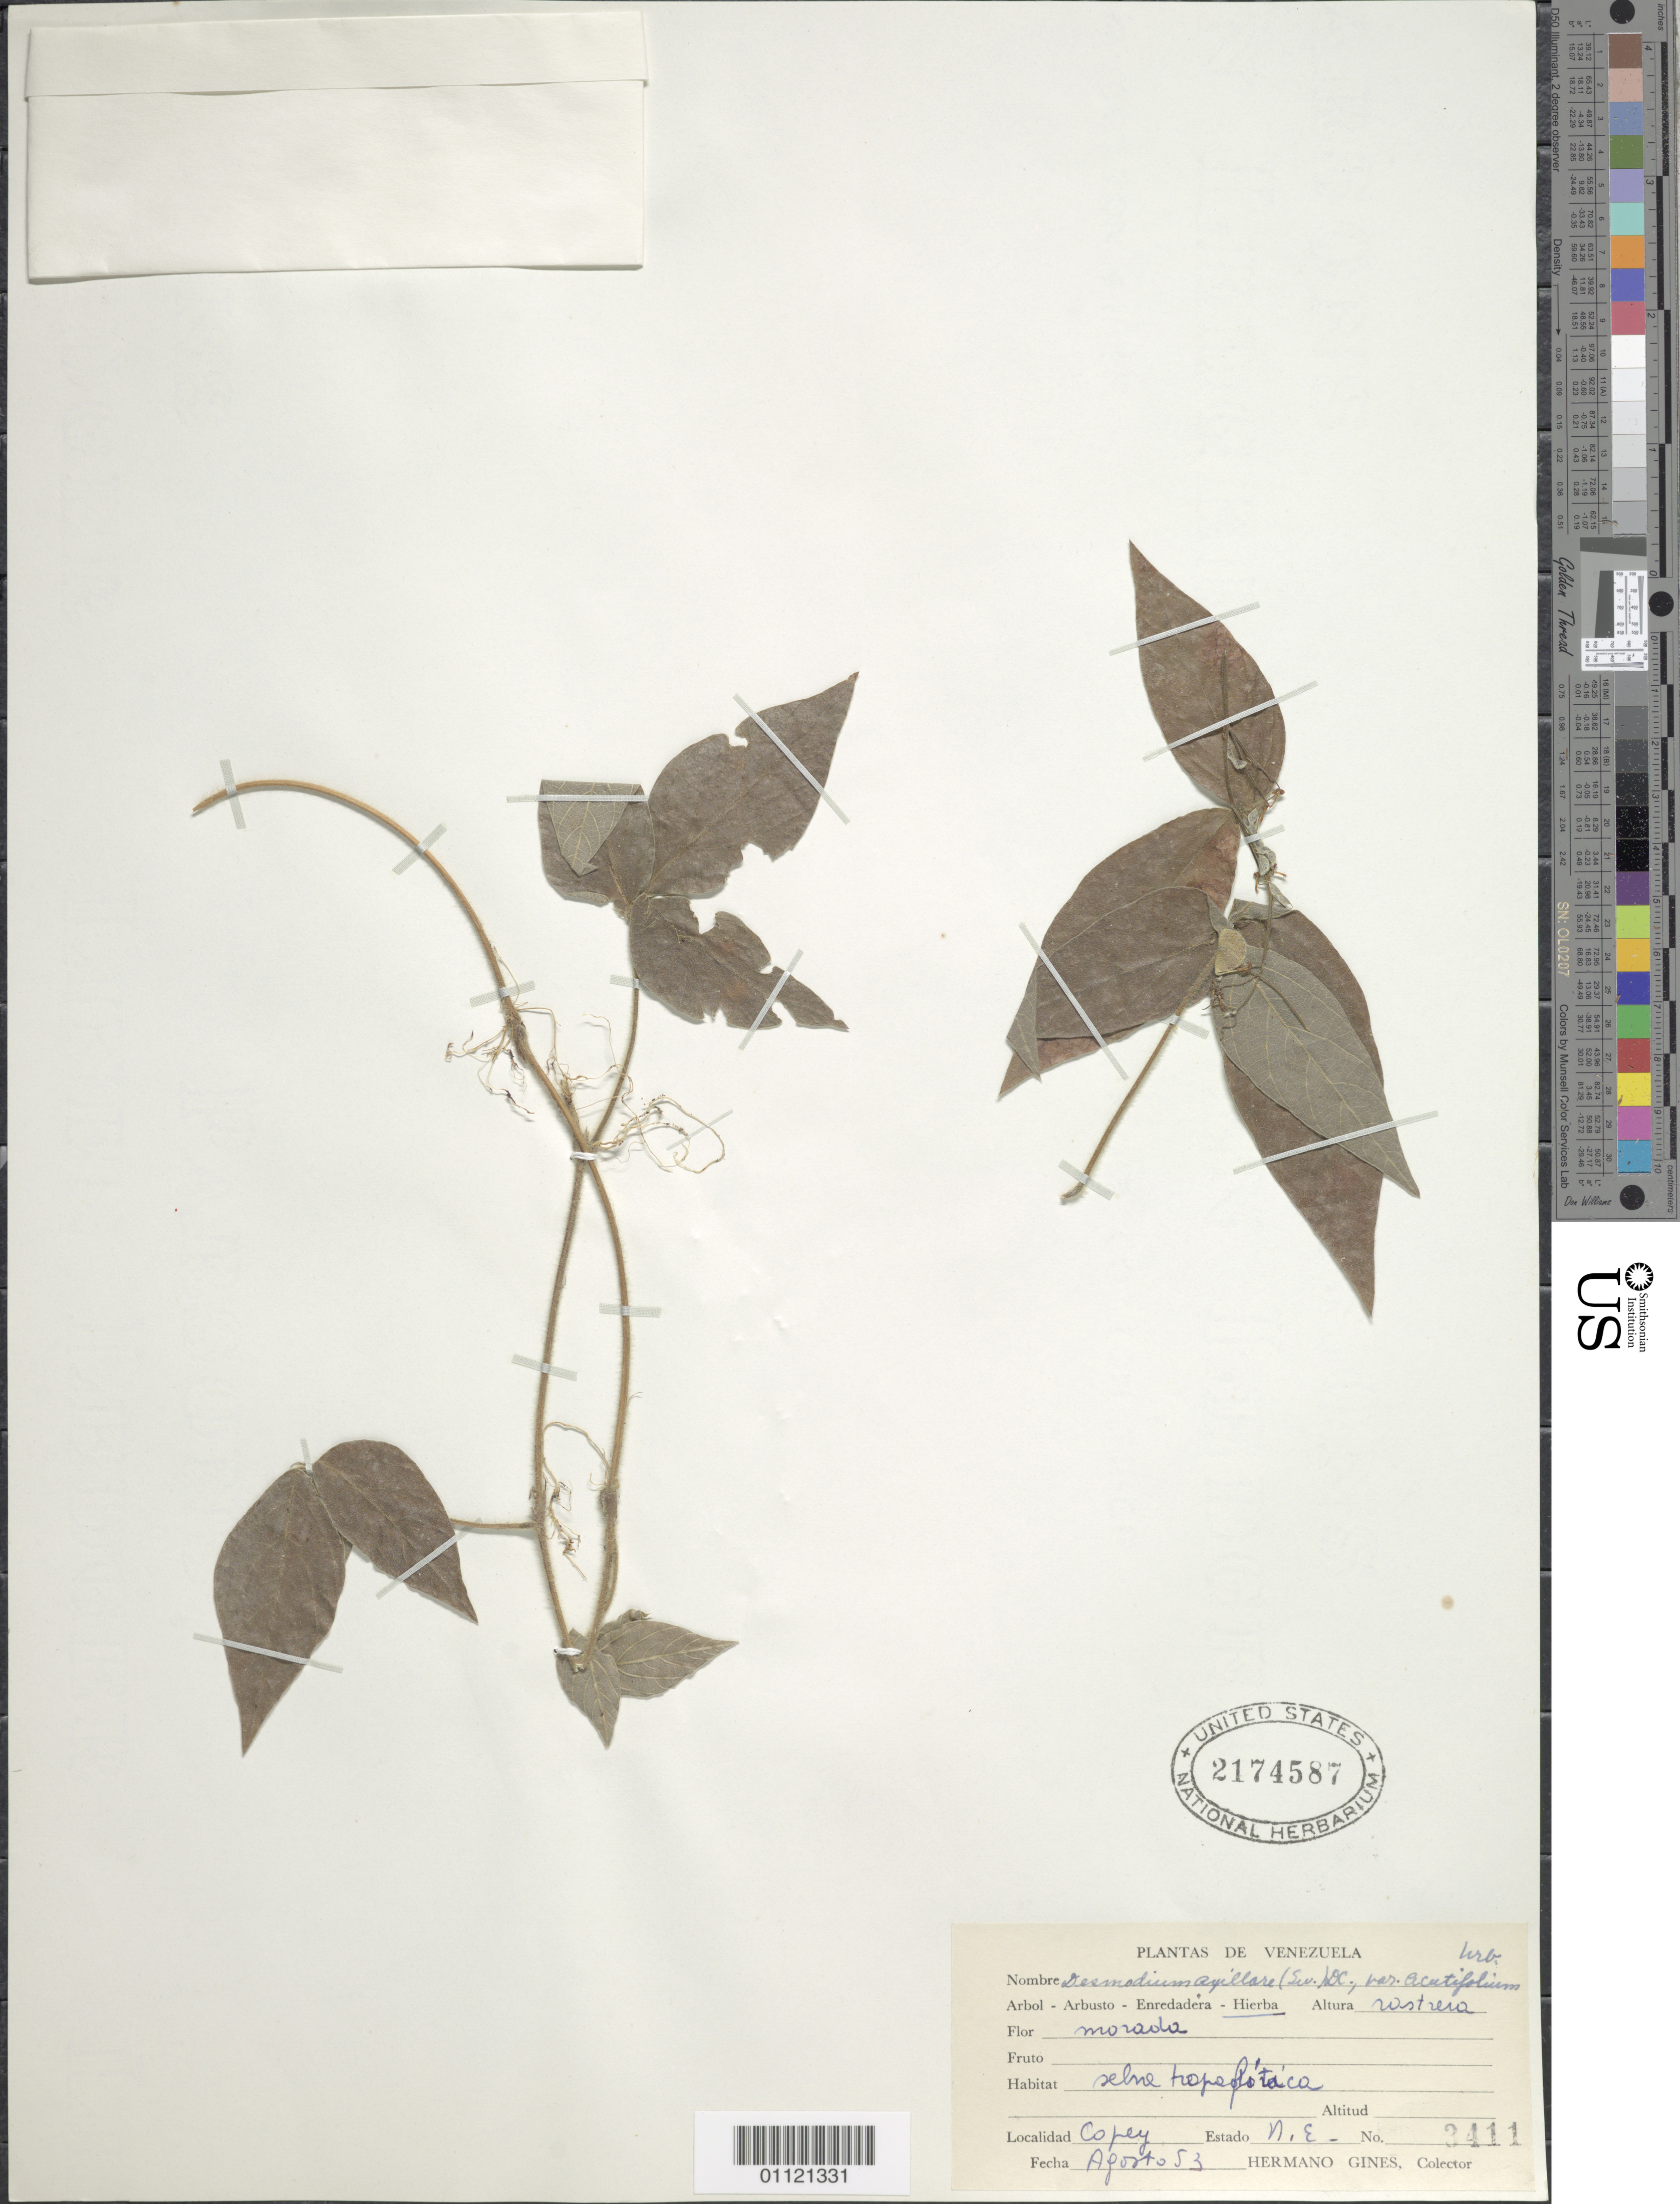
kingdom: Plantae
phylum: Tracheophyta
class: Magnoliopsida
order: Fabales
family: Fabaceae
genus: Desmodium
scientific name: Desmodium axillare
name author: (Sw.) DC.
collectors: Bro. Gines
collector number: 3411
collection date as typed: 01 Aug 1953 to 31 Aug 1953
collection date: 1953-08-01/1953-08-31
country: Venezuela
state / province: Nueva Esparta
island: Margarita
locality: Copey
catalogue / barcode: US 2174587